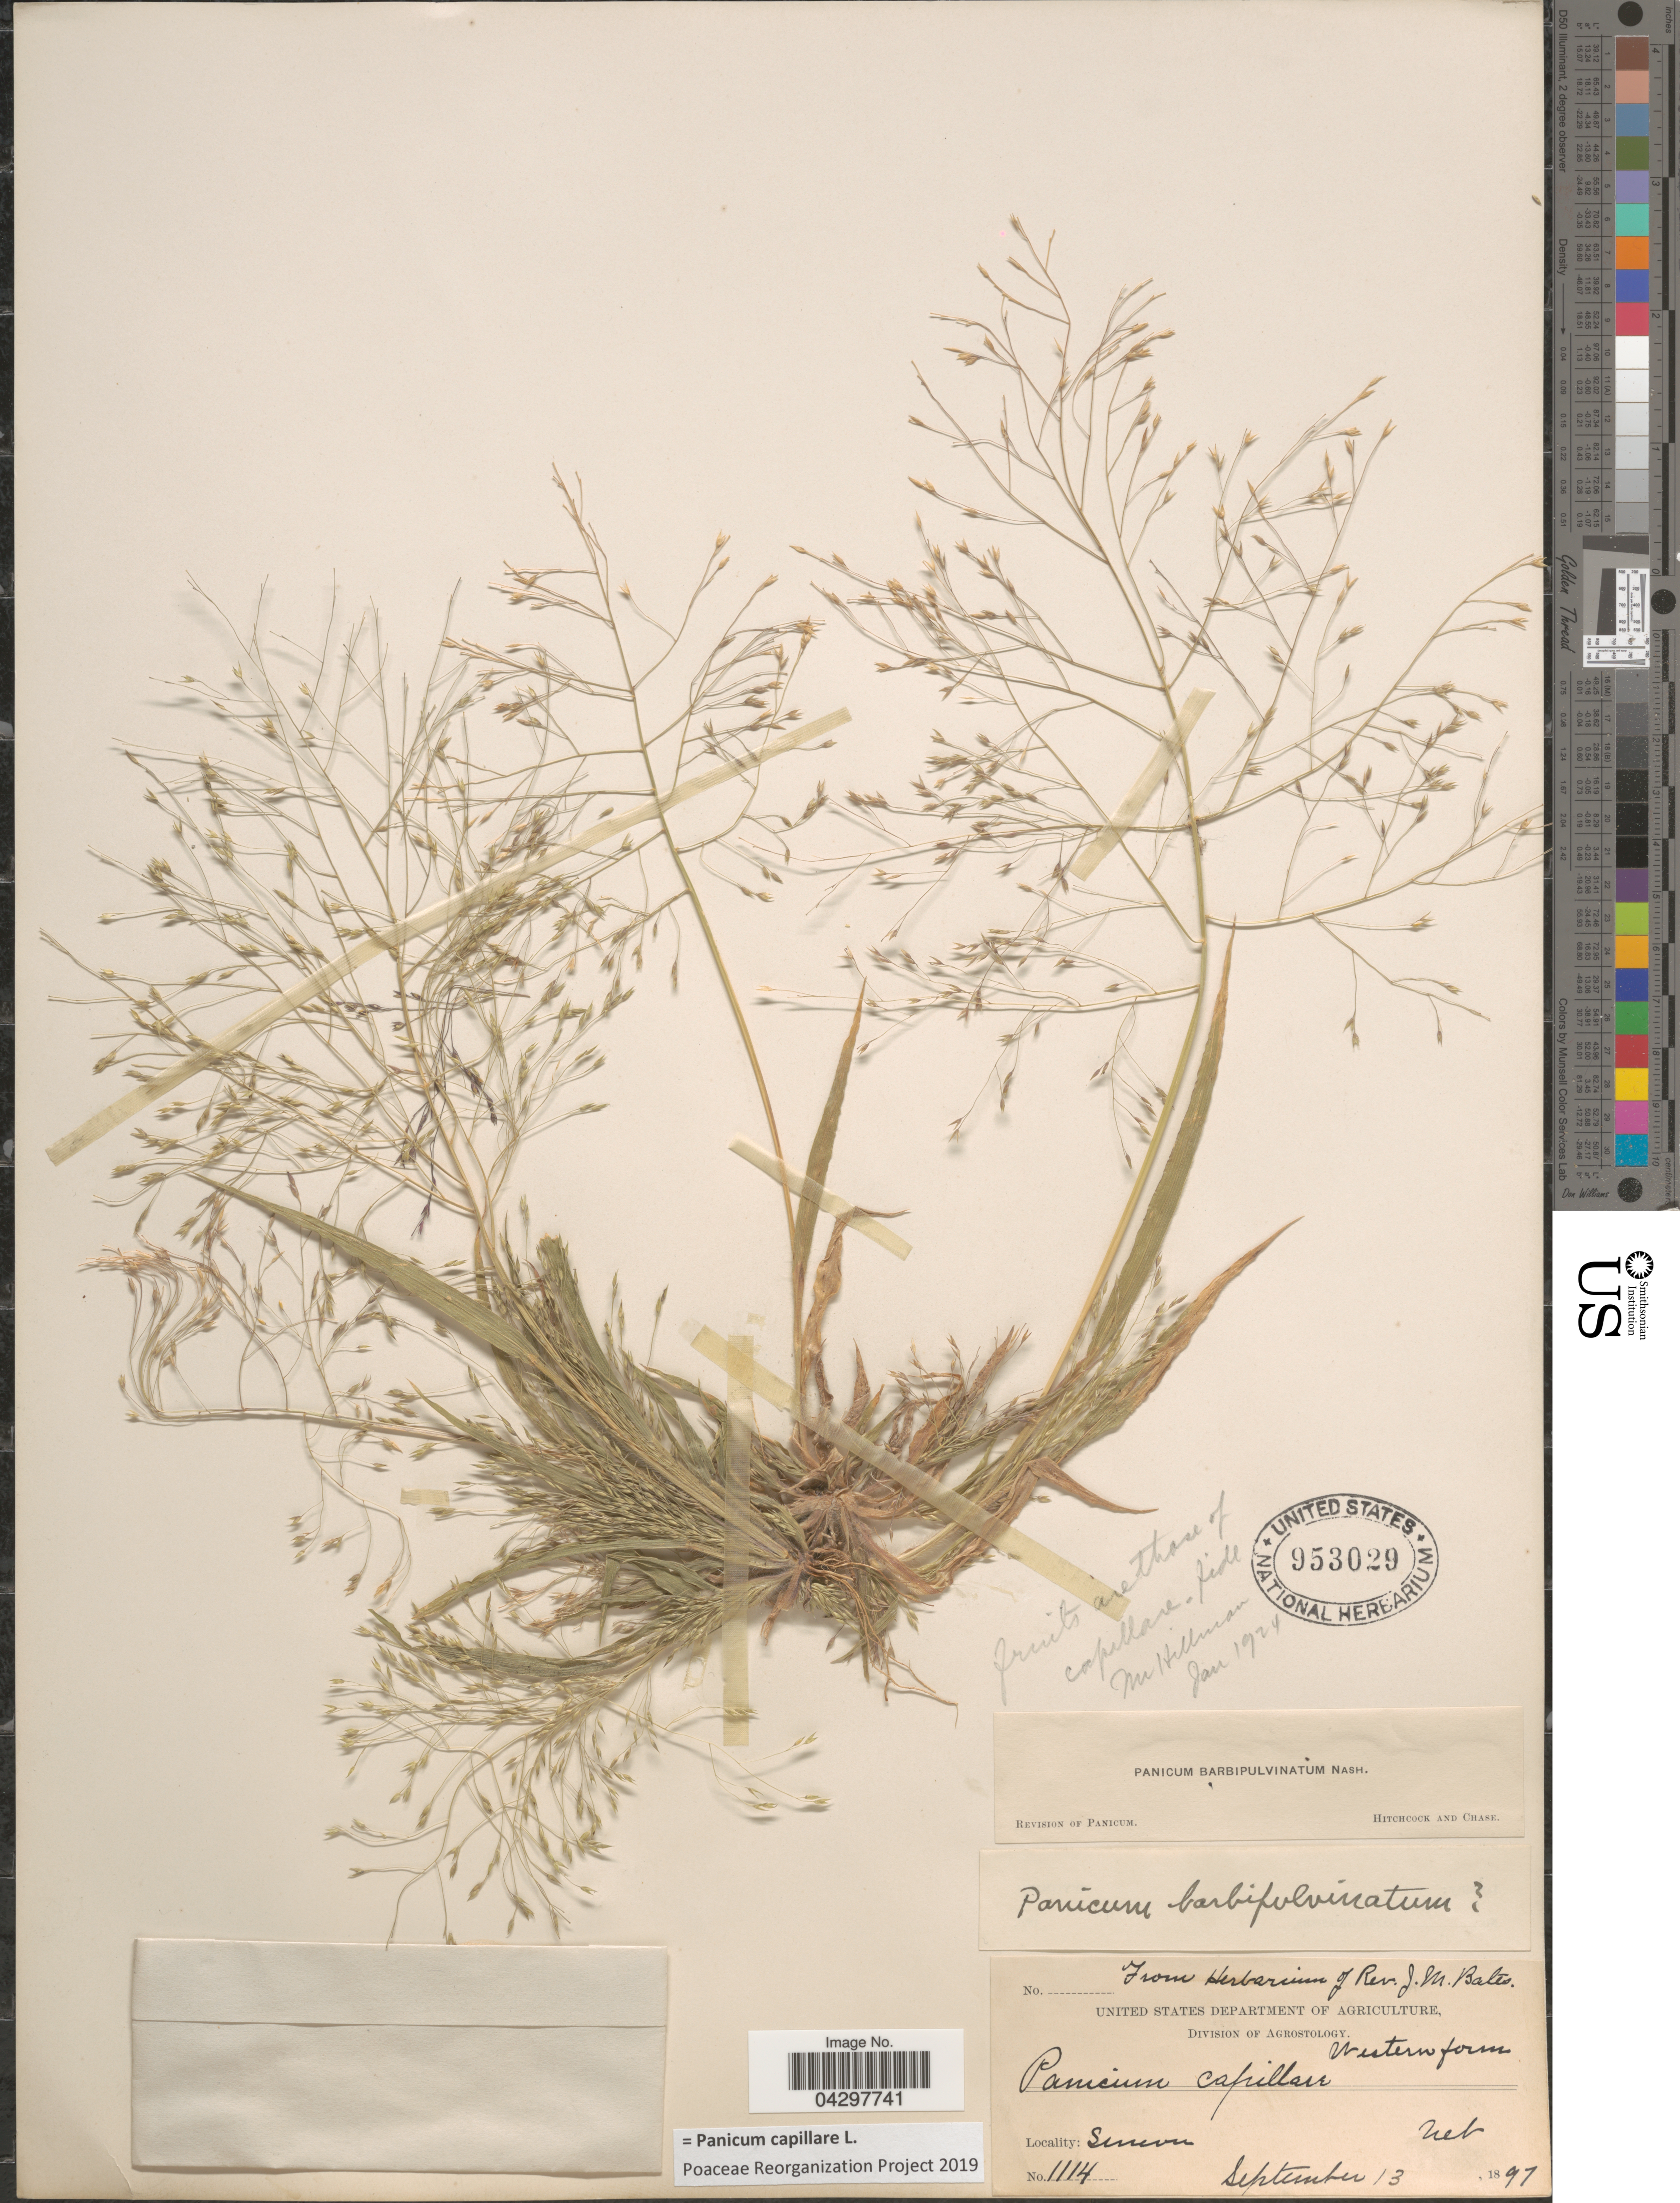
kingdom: Plantae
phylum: Tracheophyta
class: Liliopsida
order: Poales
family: Poaceae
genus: Panicum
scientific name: Panicum capillare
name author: L.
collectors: Ex herb. Rev. J. M. Bates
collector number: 1114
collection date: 1897-09-13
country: United States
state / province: Nebraska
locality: Simeon.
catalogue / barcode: US 953029